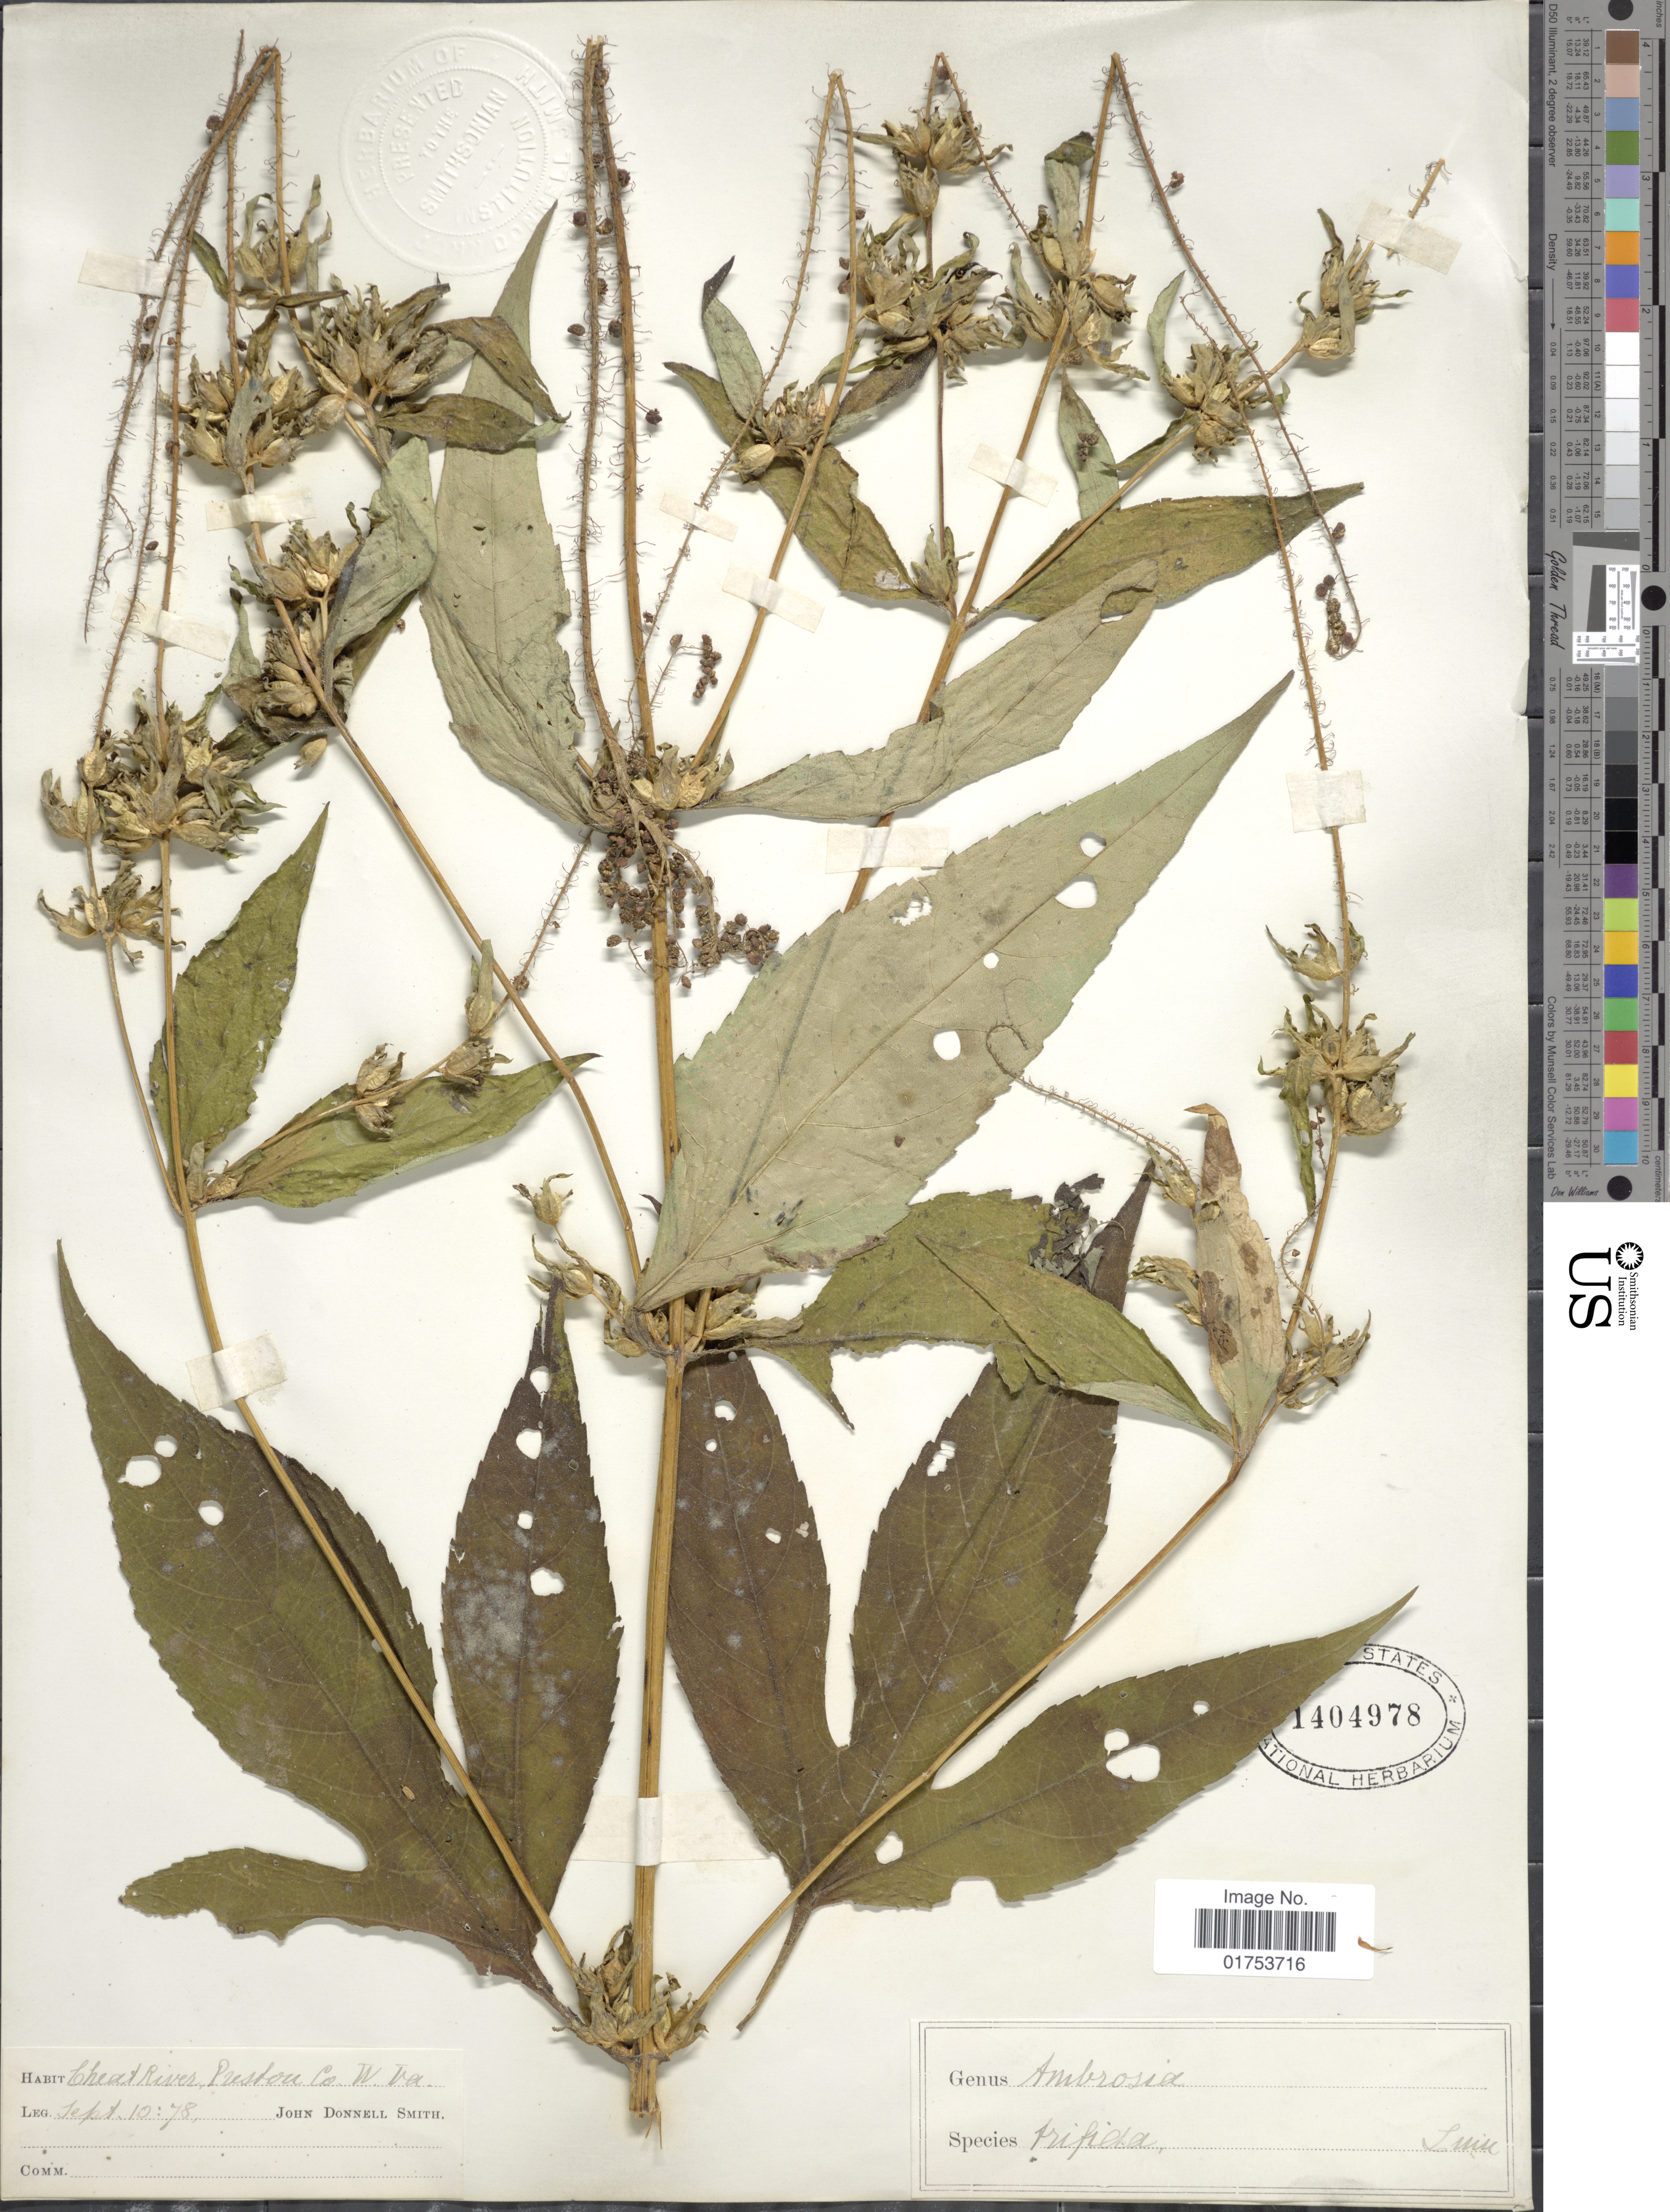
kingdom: Plantae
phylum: Tracheophyta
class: Magnoliopsida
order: Asterales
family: Asteraceae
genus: Ambrosia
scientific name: Ambrosia trifida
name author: L.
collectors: J. Donnell Smith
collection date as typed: Transcribed d/m/y: 10/9/78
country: United States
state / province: West Virginia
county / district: Preston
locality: Cheat River, Preston Co., W. Va.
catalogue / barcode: US 1404978